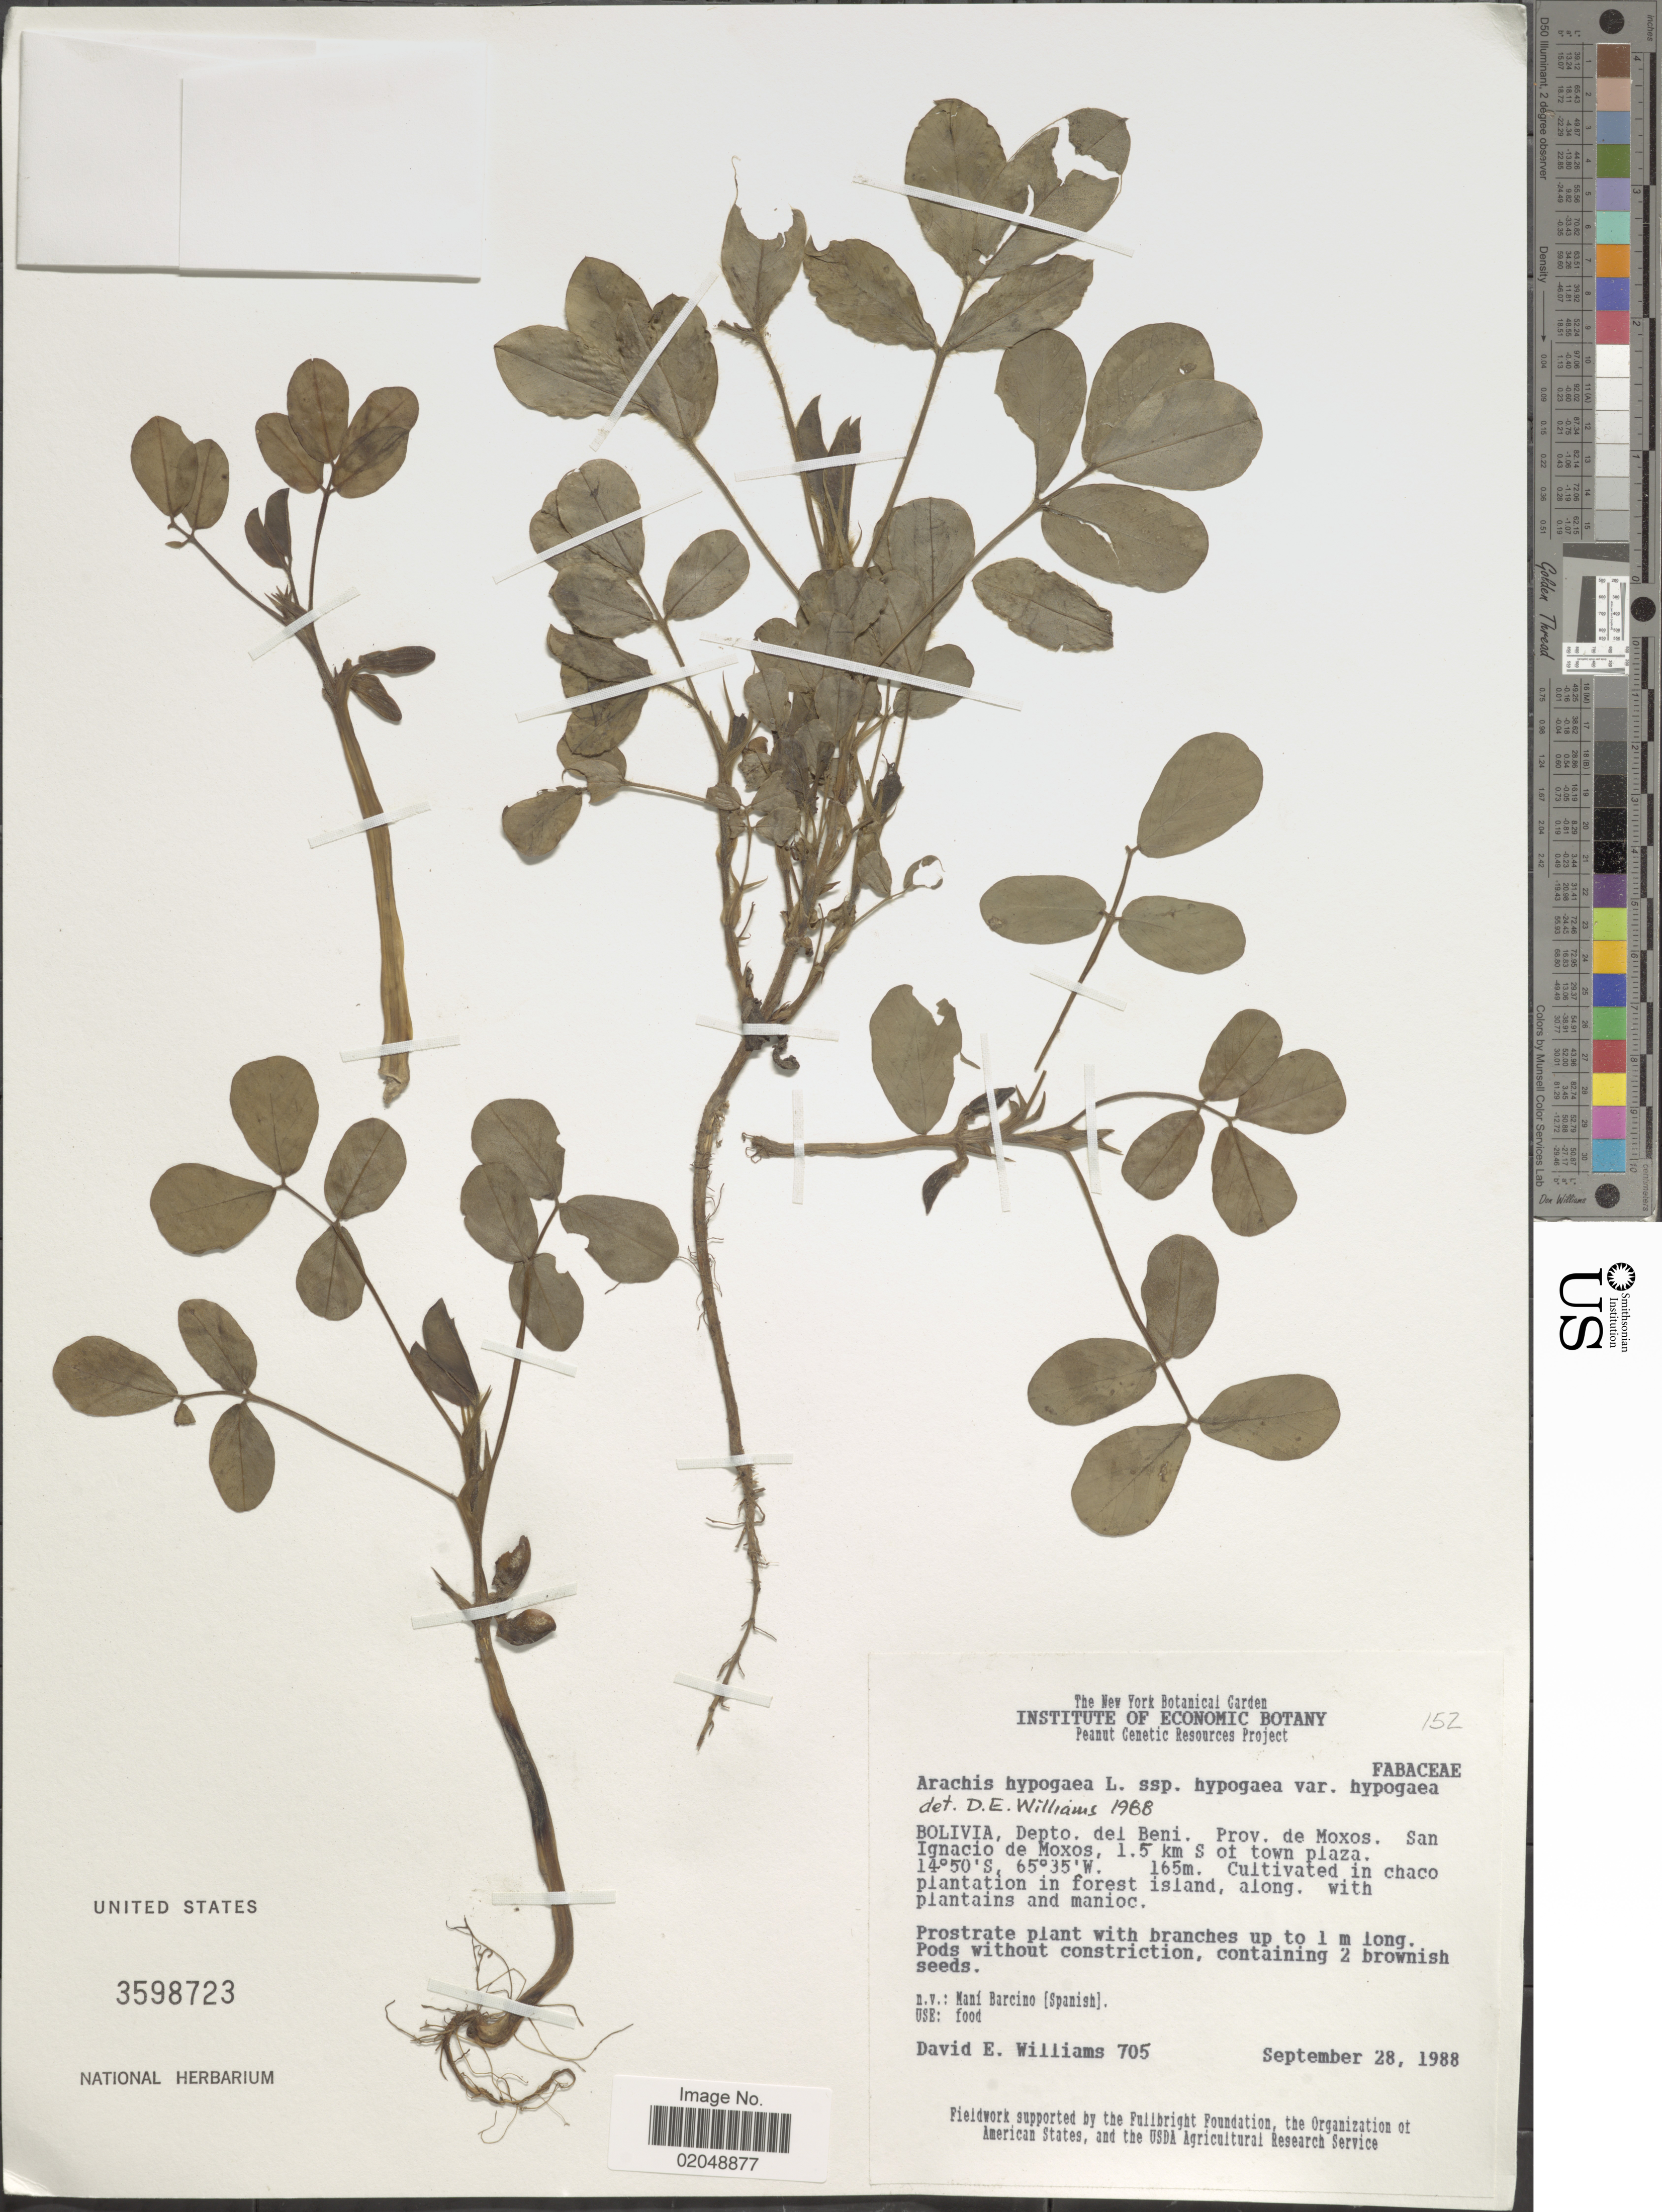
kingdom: Plantae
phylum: Tracheophyta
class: Magnoliopsida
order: Fabales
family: Fabaceae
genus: Arachis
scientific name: Arachis hypogaea var. hypogaea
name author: L.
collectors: D. E. Williams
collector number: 705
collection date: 1988-09-28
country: Bolivia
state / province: Beni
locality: Depto del Beni, Prov. de Moxos. San Ignacio de Moxos, 1.5 km S of town plaza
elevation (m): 165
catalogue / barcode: US 3598723